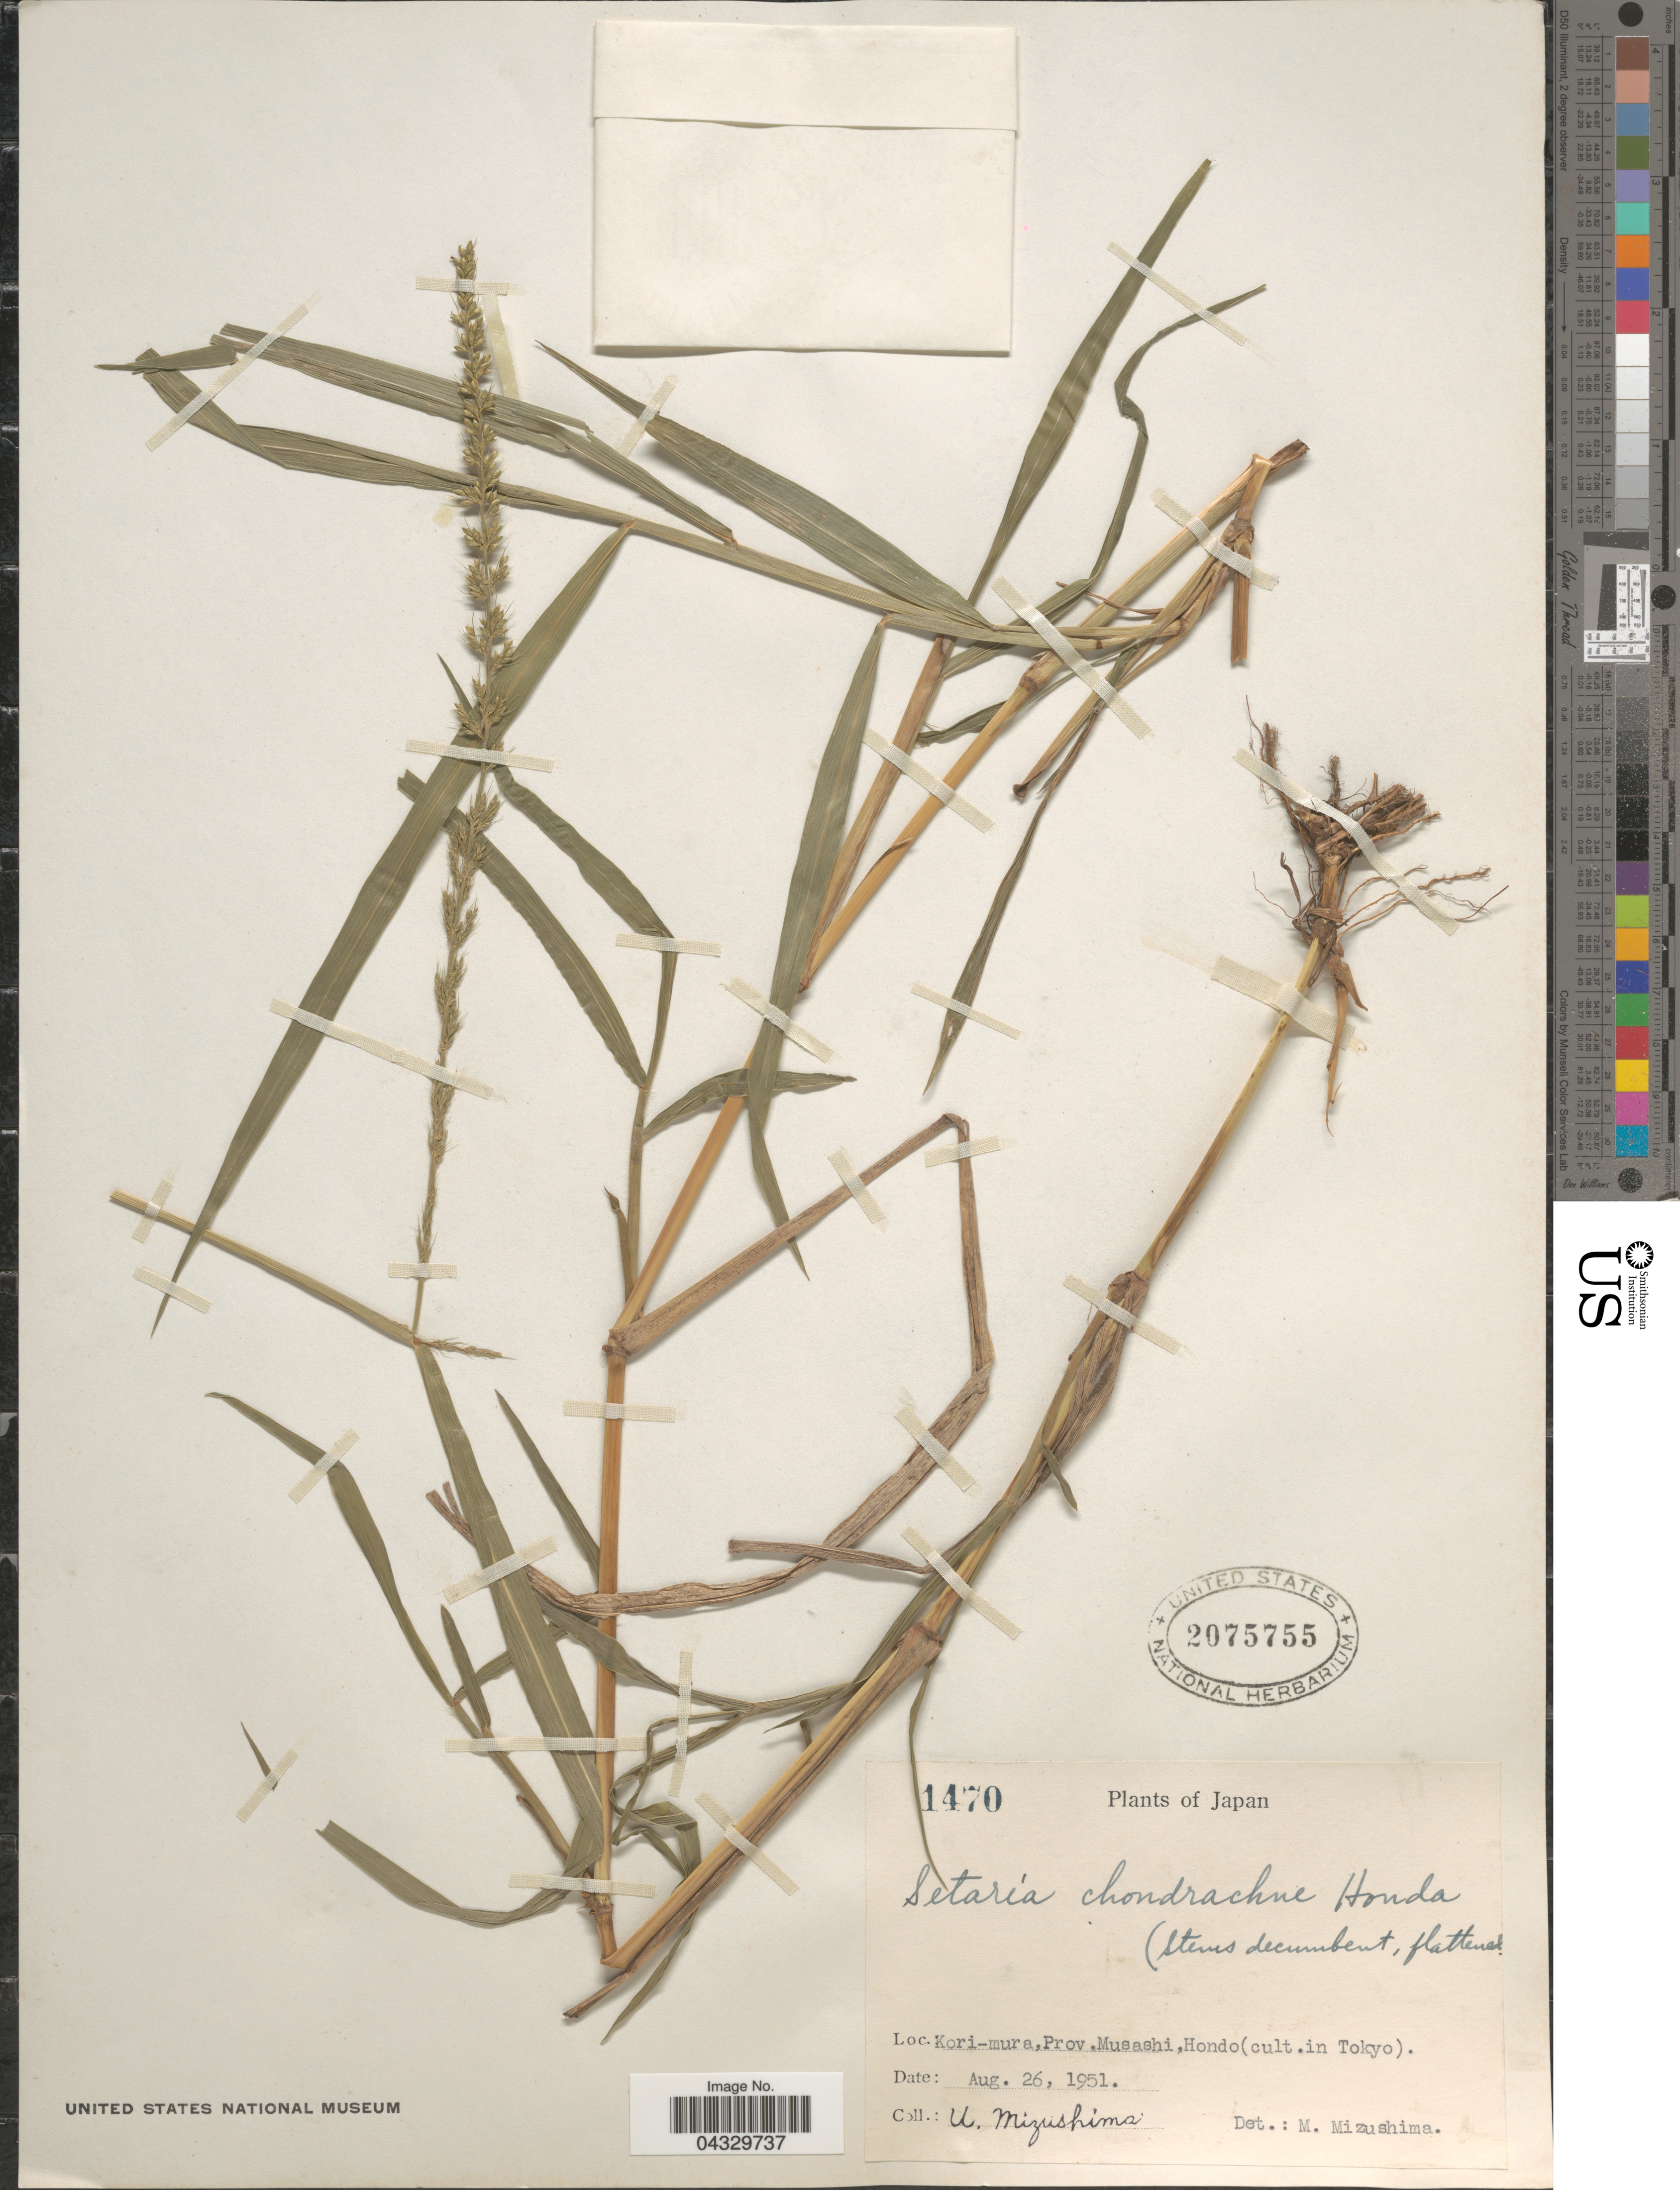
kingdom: Plantae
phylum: Tracheophyta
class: Liliopsida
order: Poales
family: Poaceae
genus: Setaria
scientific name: Setaria chondrachne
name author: (Steud.) Honda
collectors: U. Mizushima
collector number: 1470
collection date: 1951-08-26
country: Japan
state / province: Tokyo, Federal City of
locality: (cult.in Tokyo).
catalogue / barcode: US 2075755